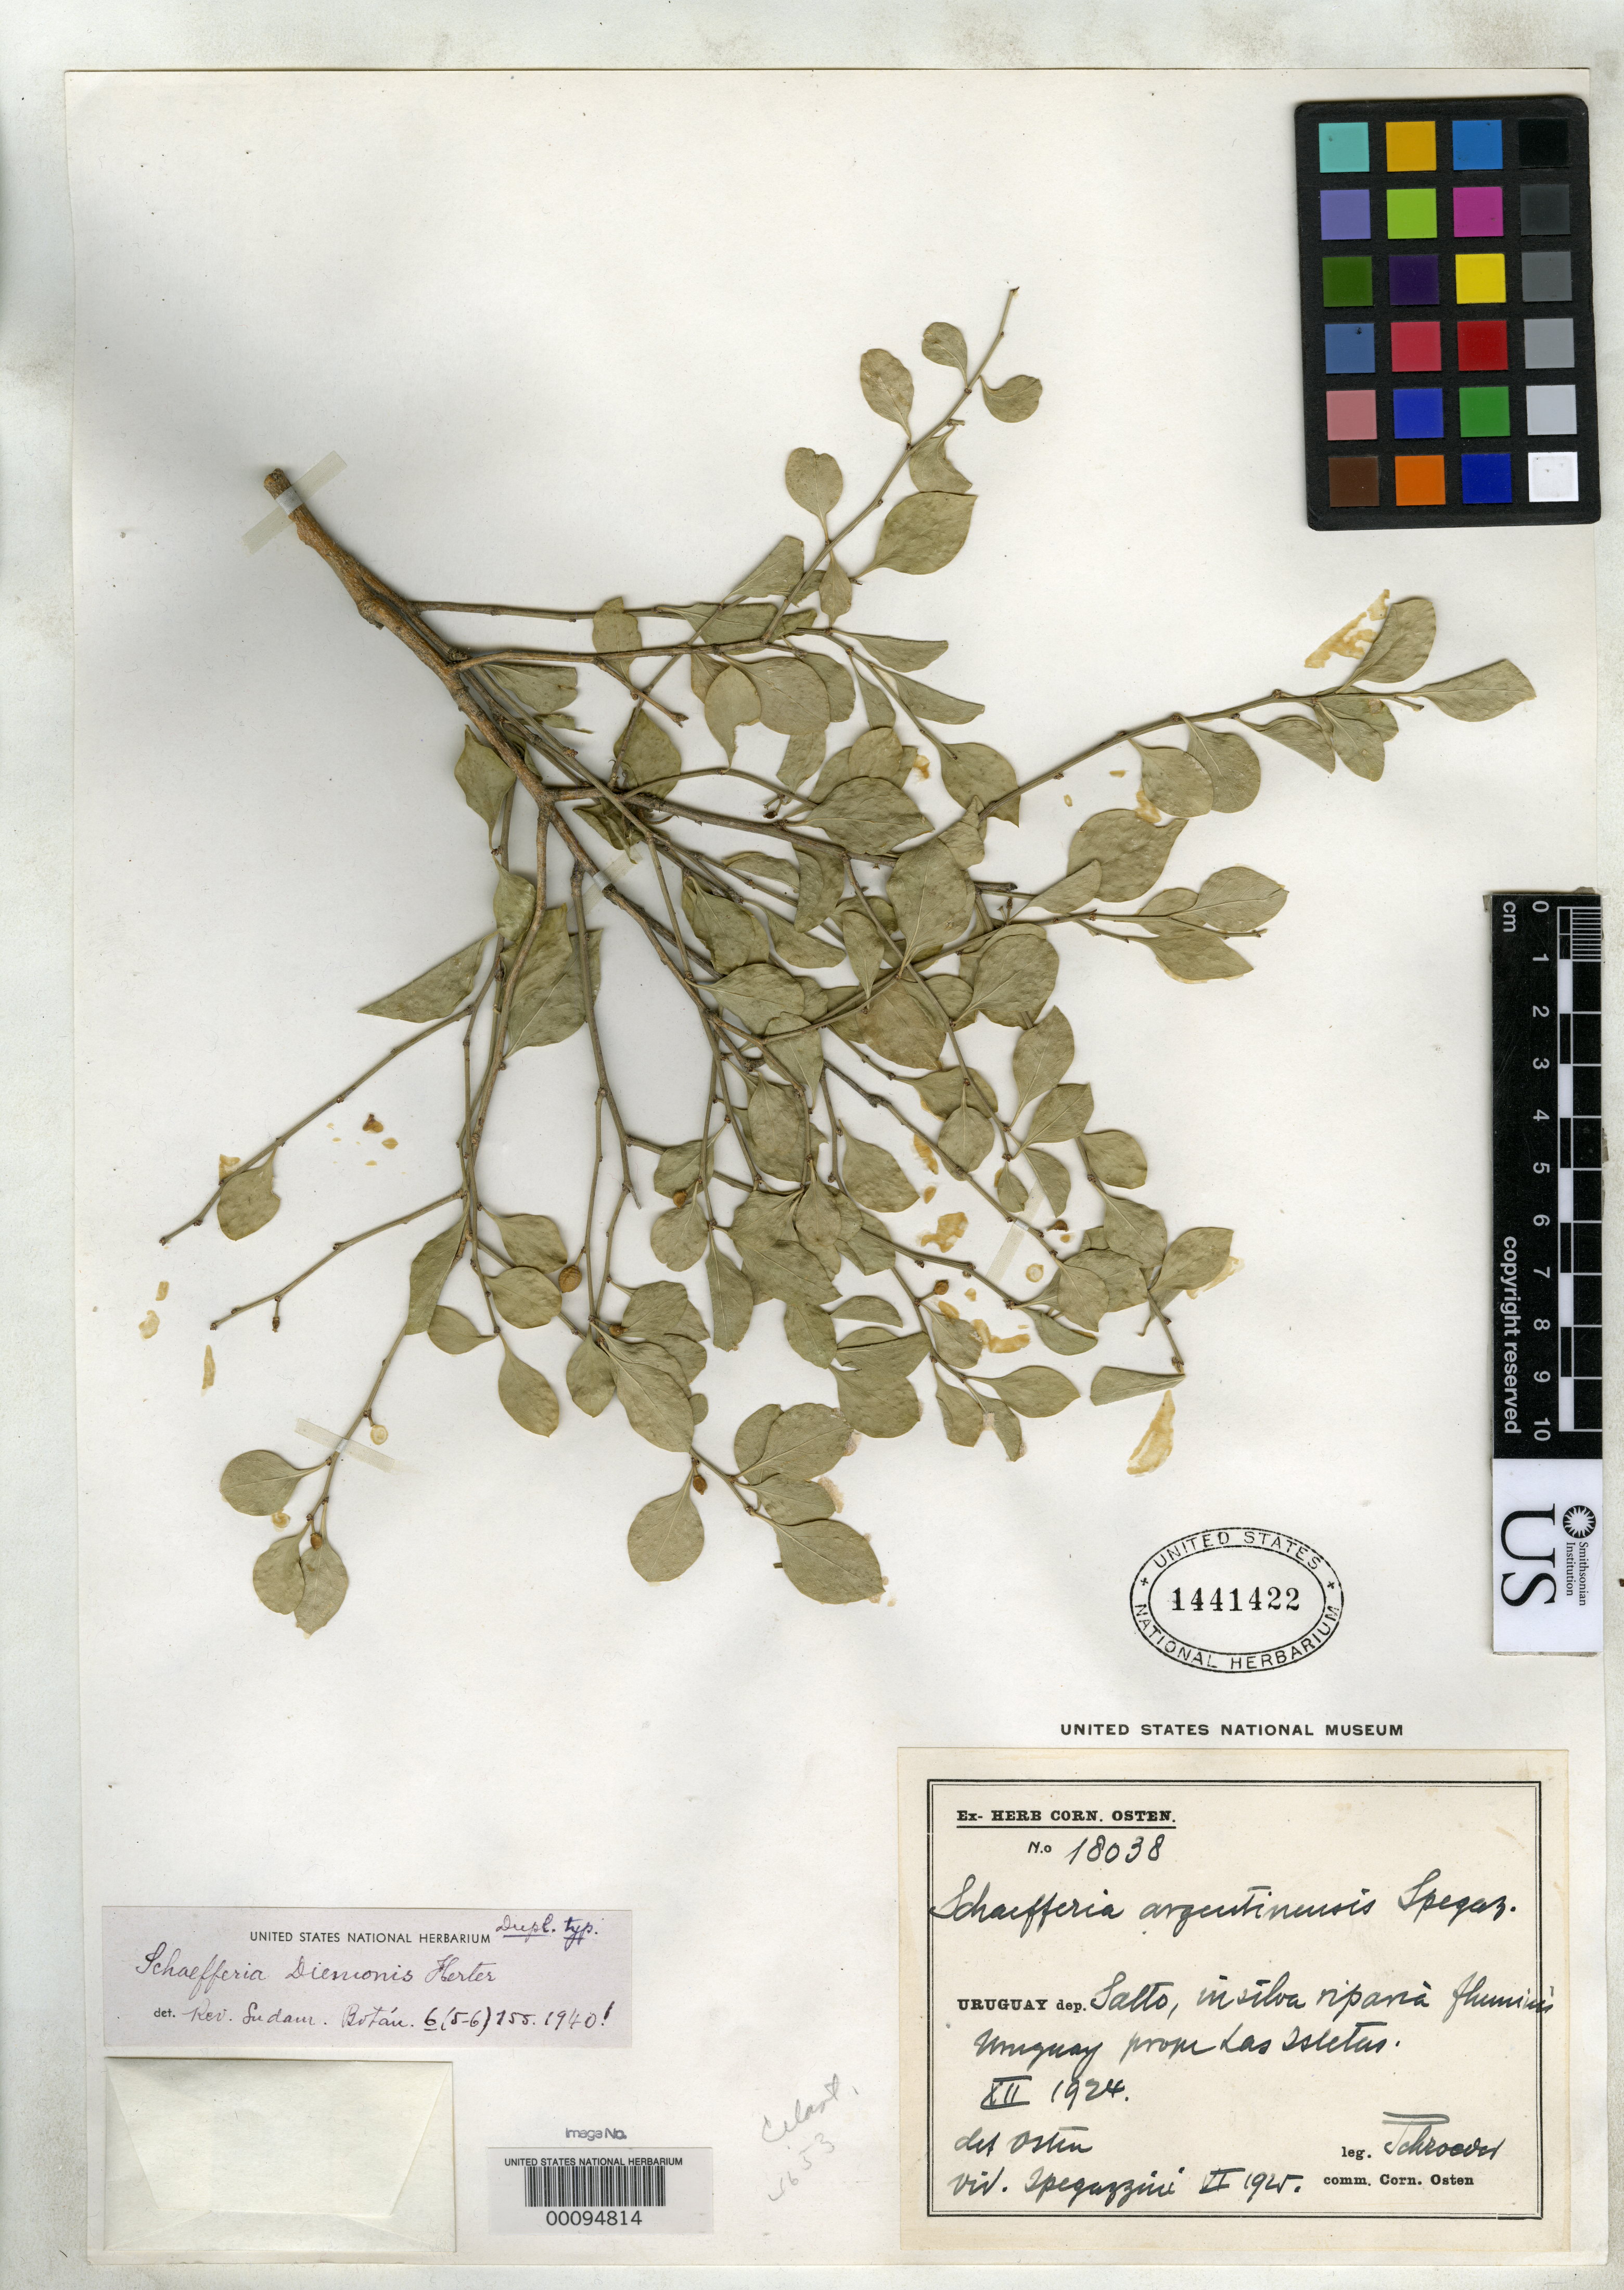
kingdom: Plantae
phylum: Tracheophyta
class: Magnoliopsida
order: Celastrales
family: Celastraceae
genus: Schaefferia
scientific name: Schaefferia diemonis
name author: Herter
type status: Isotype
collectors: R. Schroeder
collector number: Hb. Osten 18038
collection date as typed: Jun 1925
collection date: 1925-06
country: Uruguay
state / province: Salto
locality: Near Las Isletas.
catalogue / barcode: US 1441422